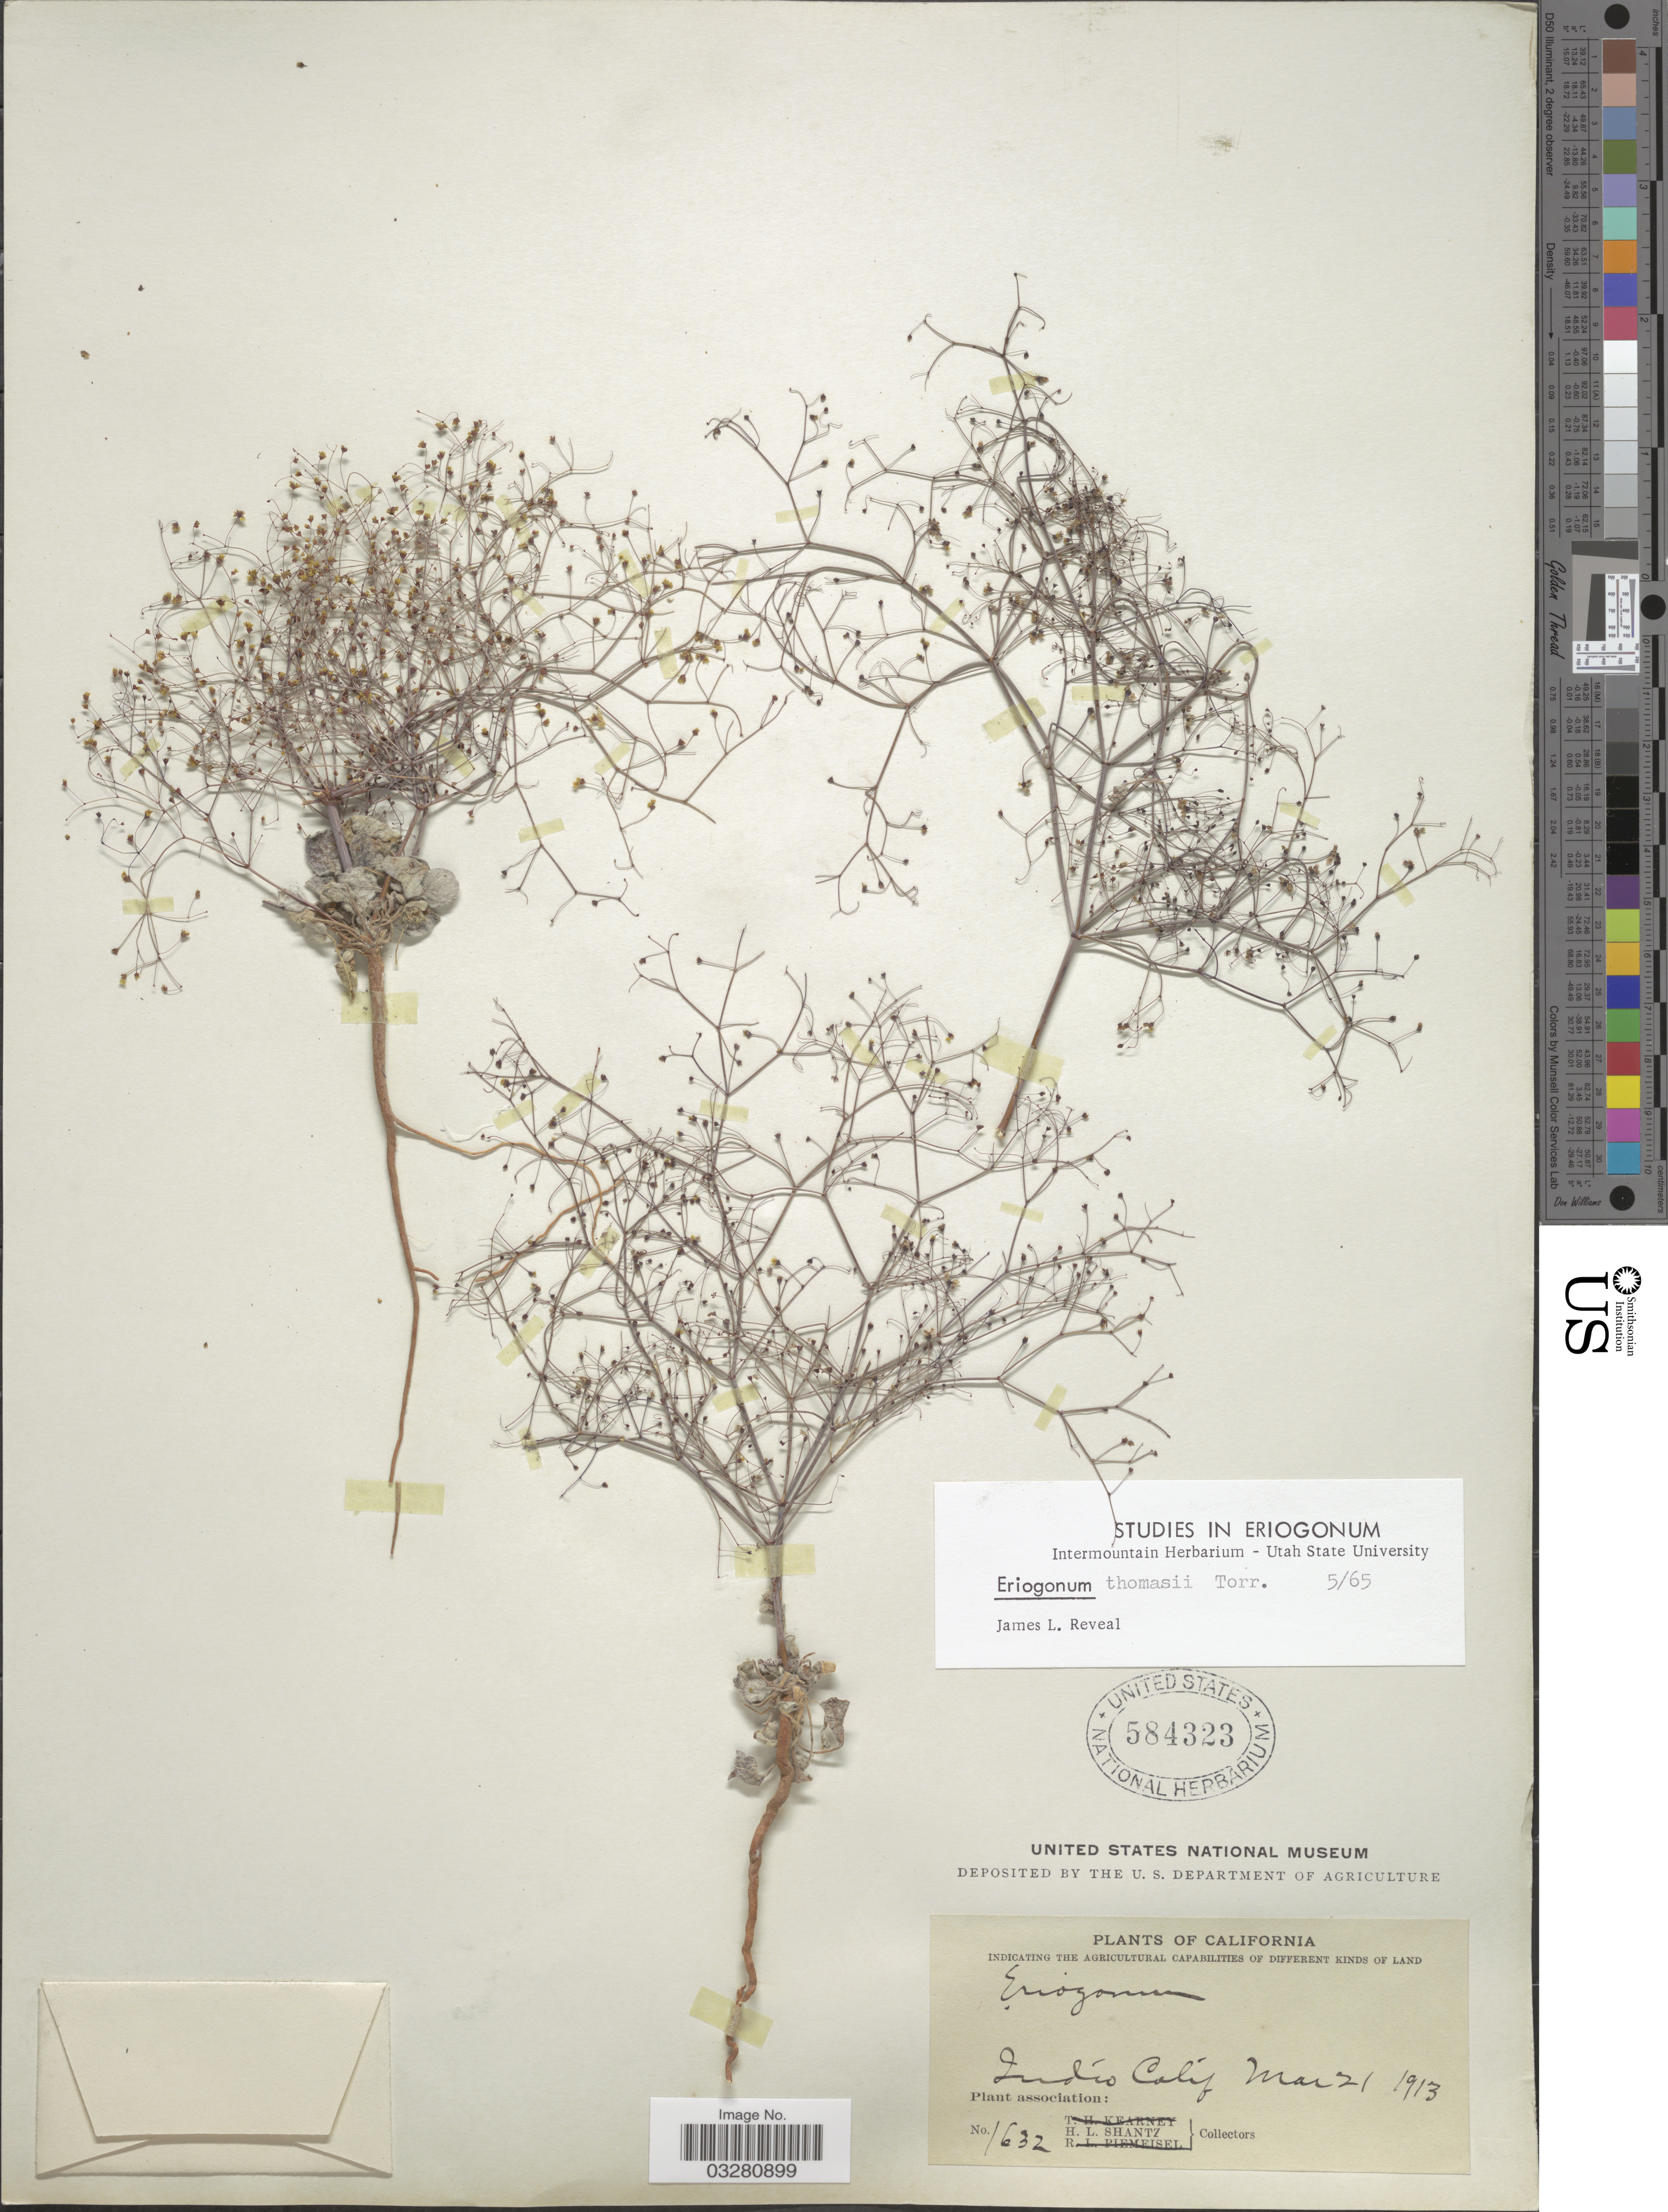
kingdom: Plantae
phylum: Tracheophyta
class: Magnoliopsida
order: Caryophyllales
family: Polygonaceae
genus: Eriogonum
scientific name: Eriogonum thomasii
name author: Torr.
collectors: H. Shantz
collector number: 1632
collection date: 1913-03-21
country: United States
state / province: California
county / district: Riverside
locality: Indio Calif.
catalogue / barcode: US 584323